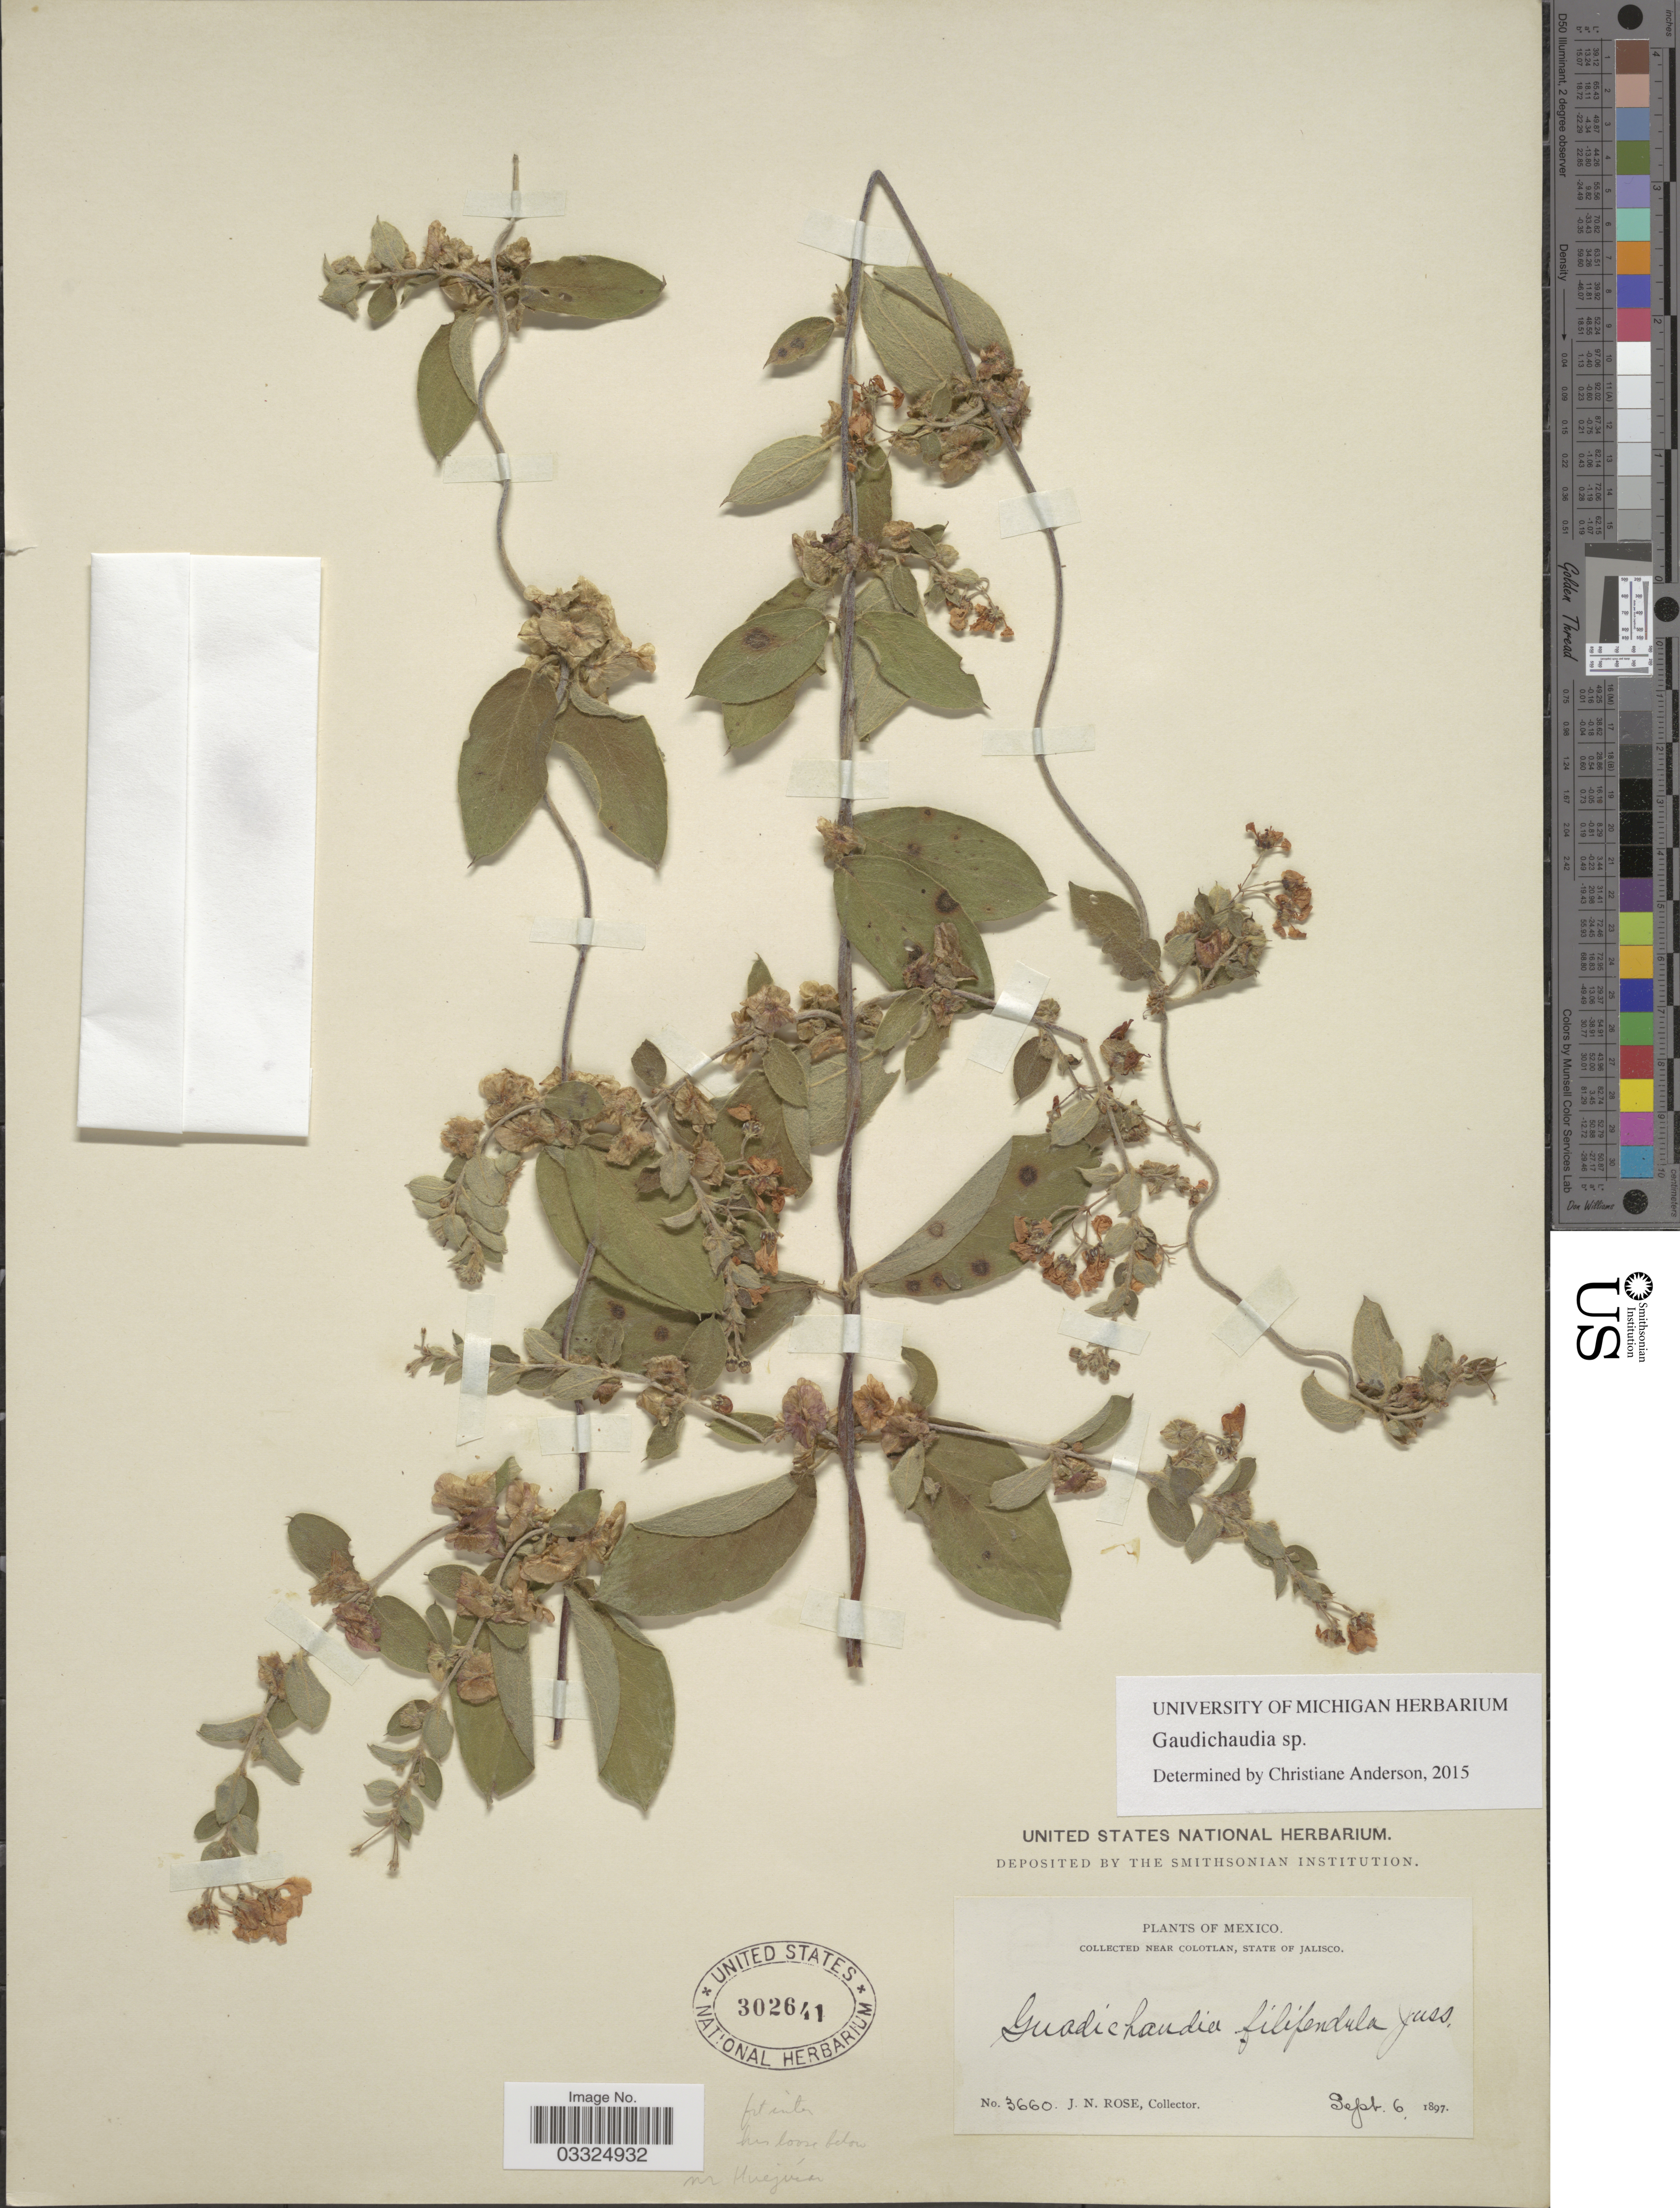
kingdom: Plantae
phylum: Tracheophyta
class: Magnoliopsida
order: Malpighiales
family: Malpighiaceae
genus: Gaudichaudia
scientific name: Gaudichaudia sp.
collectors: J. N. Rose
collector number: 3660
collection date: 1897-09-06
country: Mexico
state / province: Jalisco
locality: Near Colotlan.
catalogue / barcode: US 302641